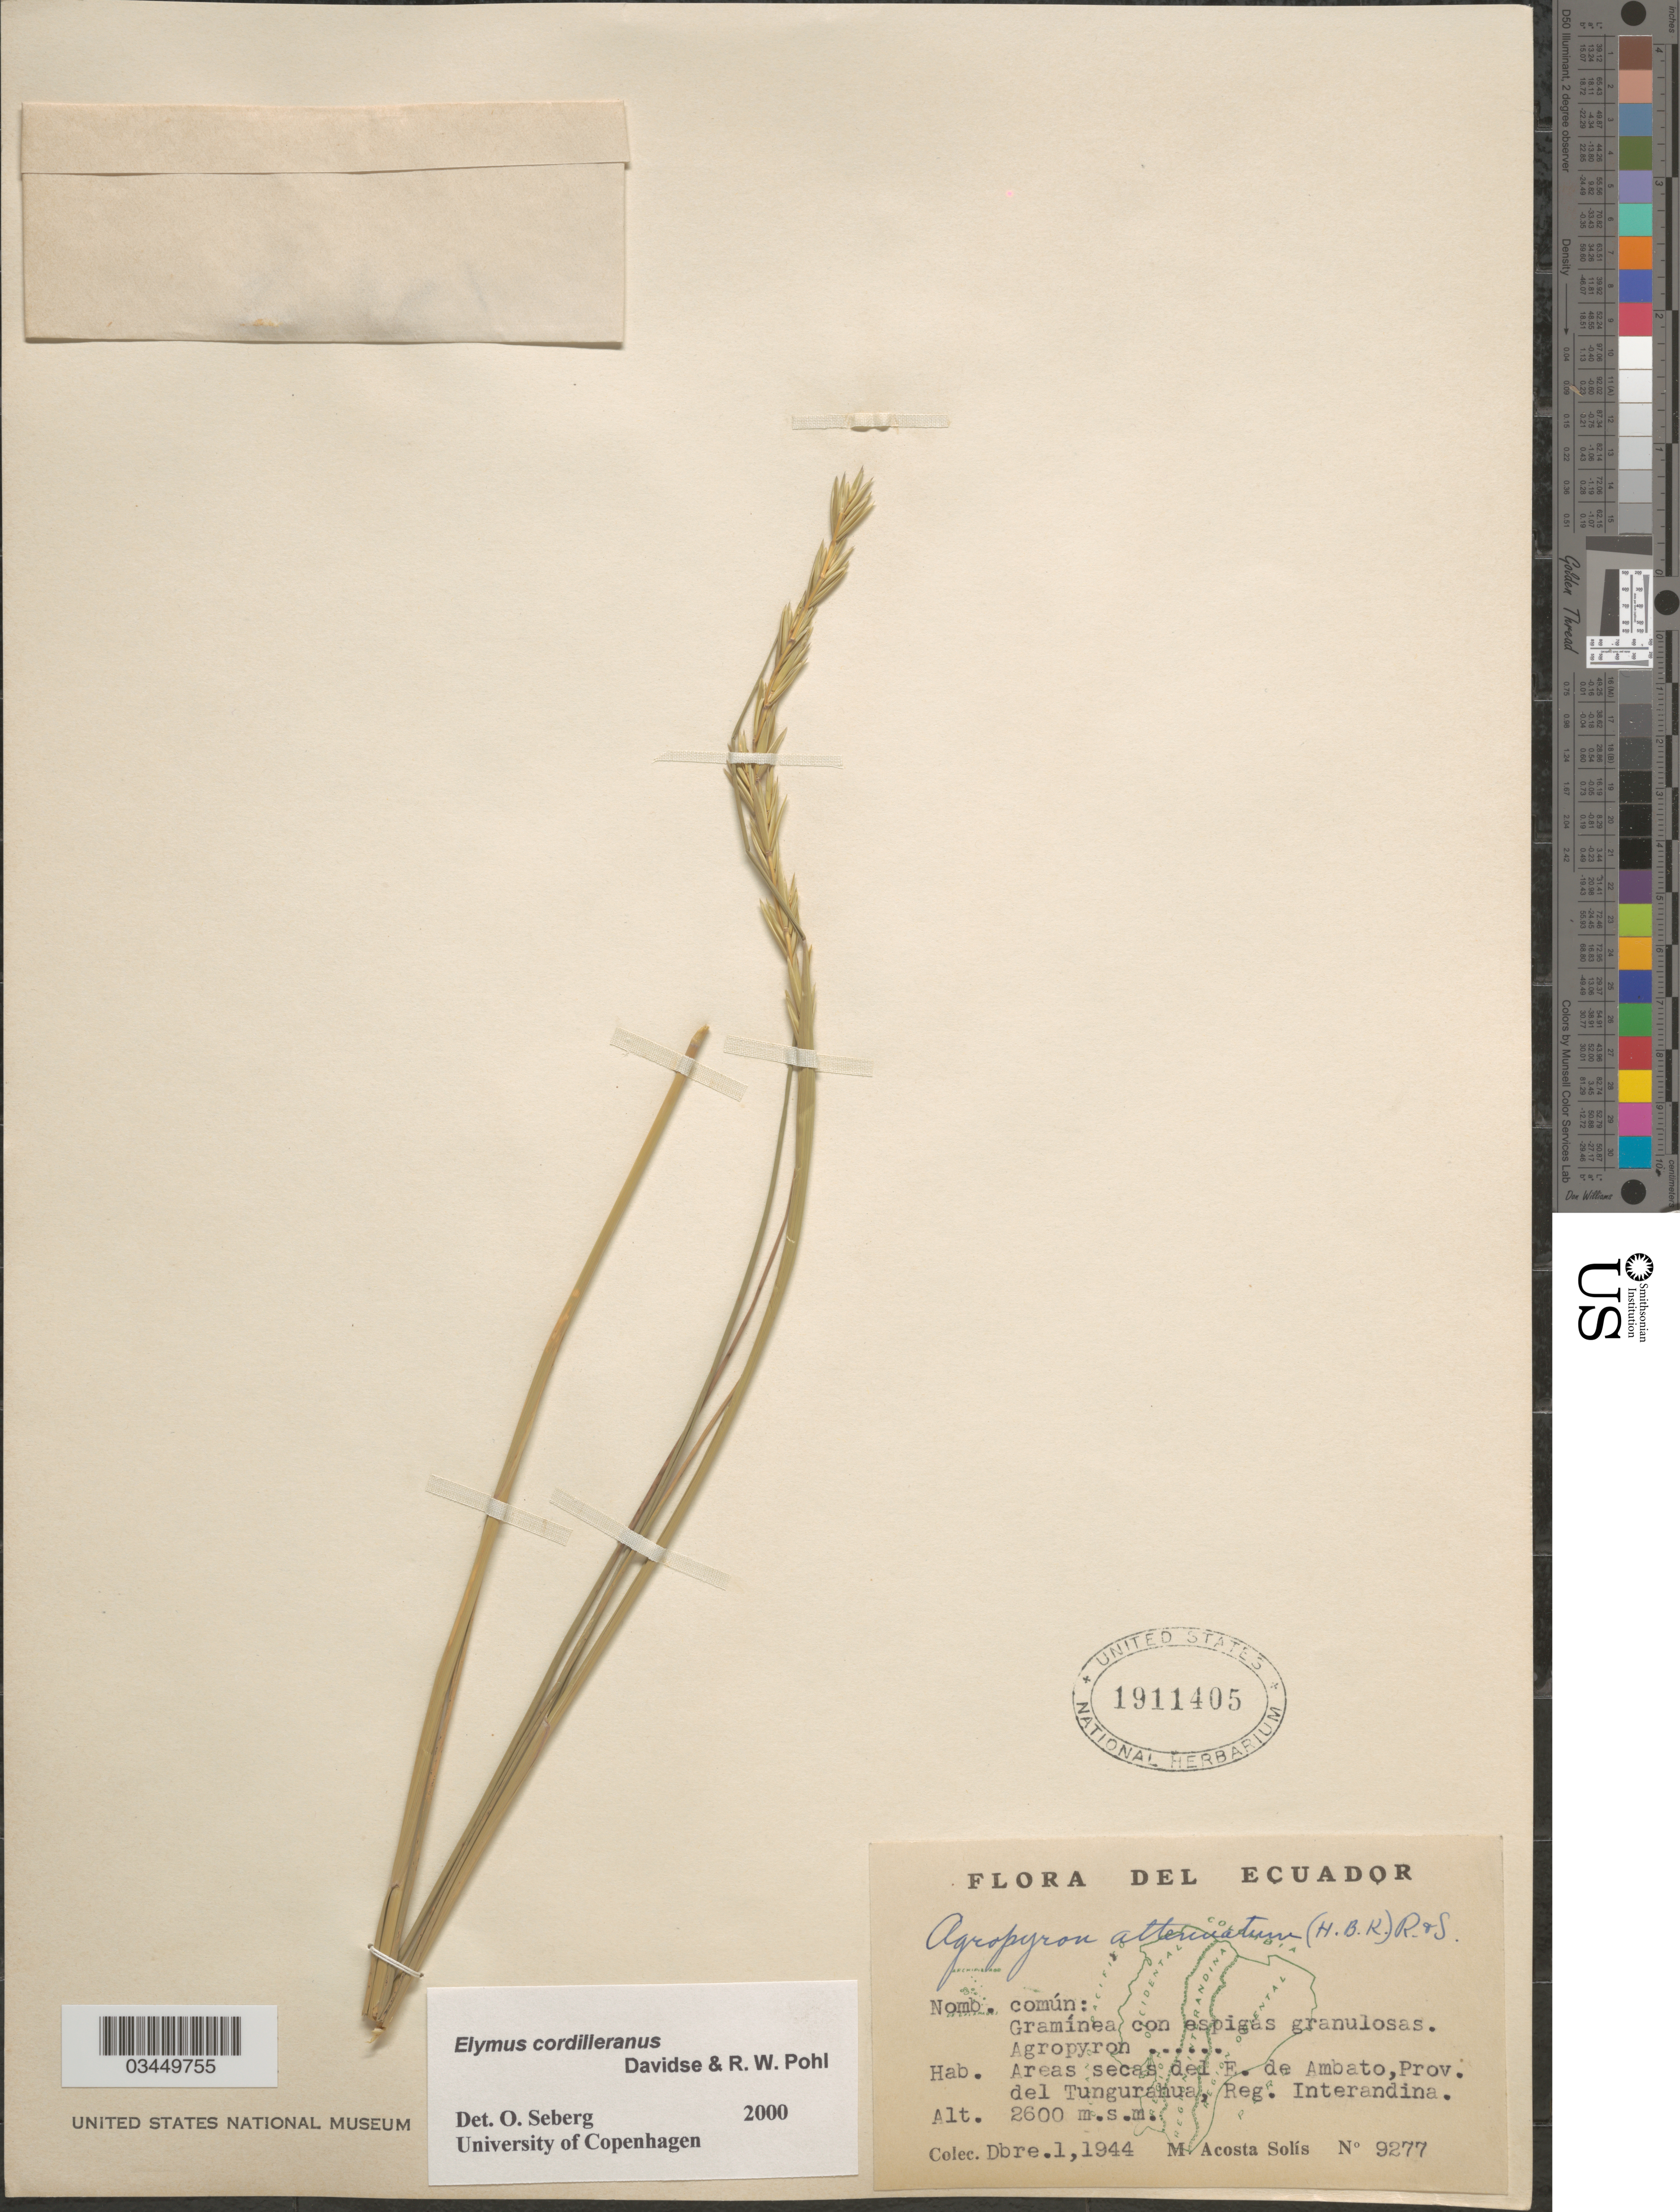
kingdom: Plantae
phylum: Tracheophyta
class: Liliopsida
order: Poales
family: Poaceae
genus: Elymus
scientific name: Elymus cordilleranus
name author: Davidse & R.W. Pohl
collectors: M. Acosta Solis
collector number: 9277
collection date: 1944-12-01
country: Ecuador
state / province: Tungurahua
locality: Areas secas del E. de Ambato, Prov. del Tungurahua, Reg. Interandina.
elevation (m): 2600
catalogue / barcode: US 1911405